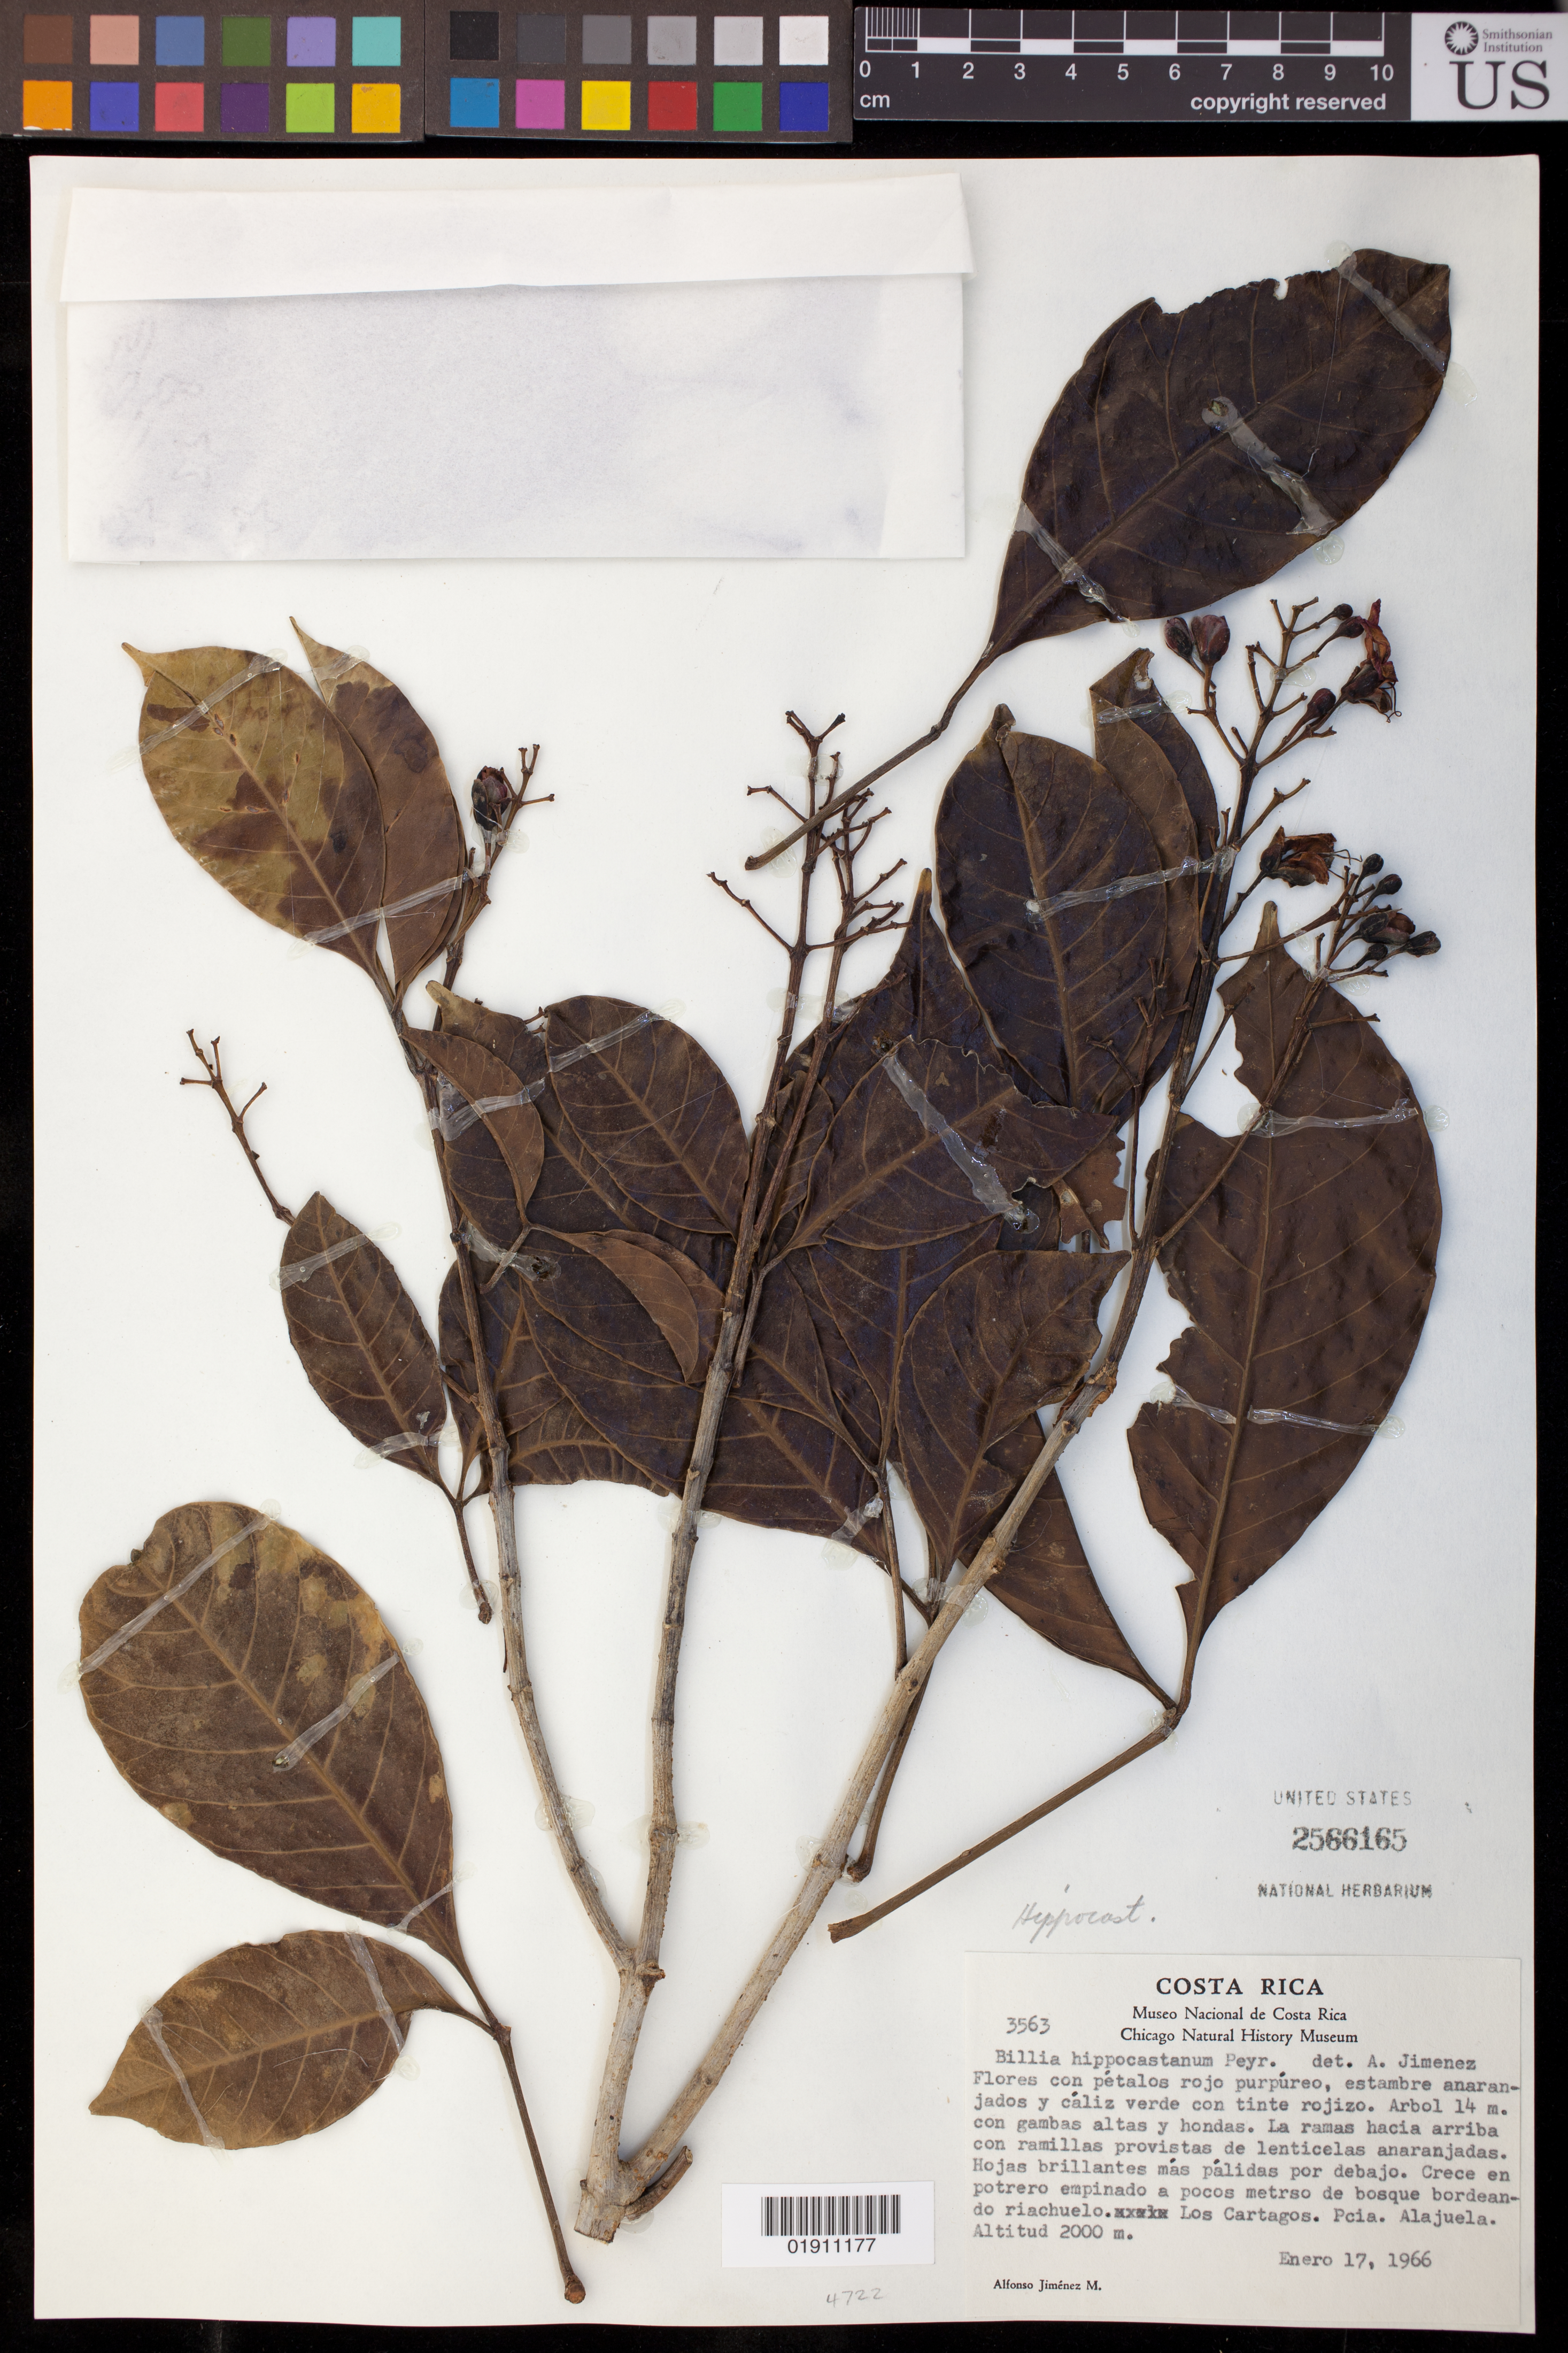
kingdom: Plantae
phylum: Tracheophyta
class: Magnoliopsida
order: Sapindales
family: Sapindaceae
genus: Billia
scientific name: Billia hippocastanum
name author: Peyr.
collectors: A. Jimenez M.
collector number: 3563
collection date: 1966-01-17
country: Costa Rica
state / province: Alajuela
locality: Los Cartagos. Pcia. Alajuela.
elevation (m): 2000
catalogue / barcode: US 2566165